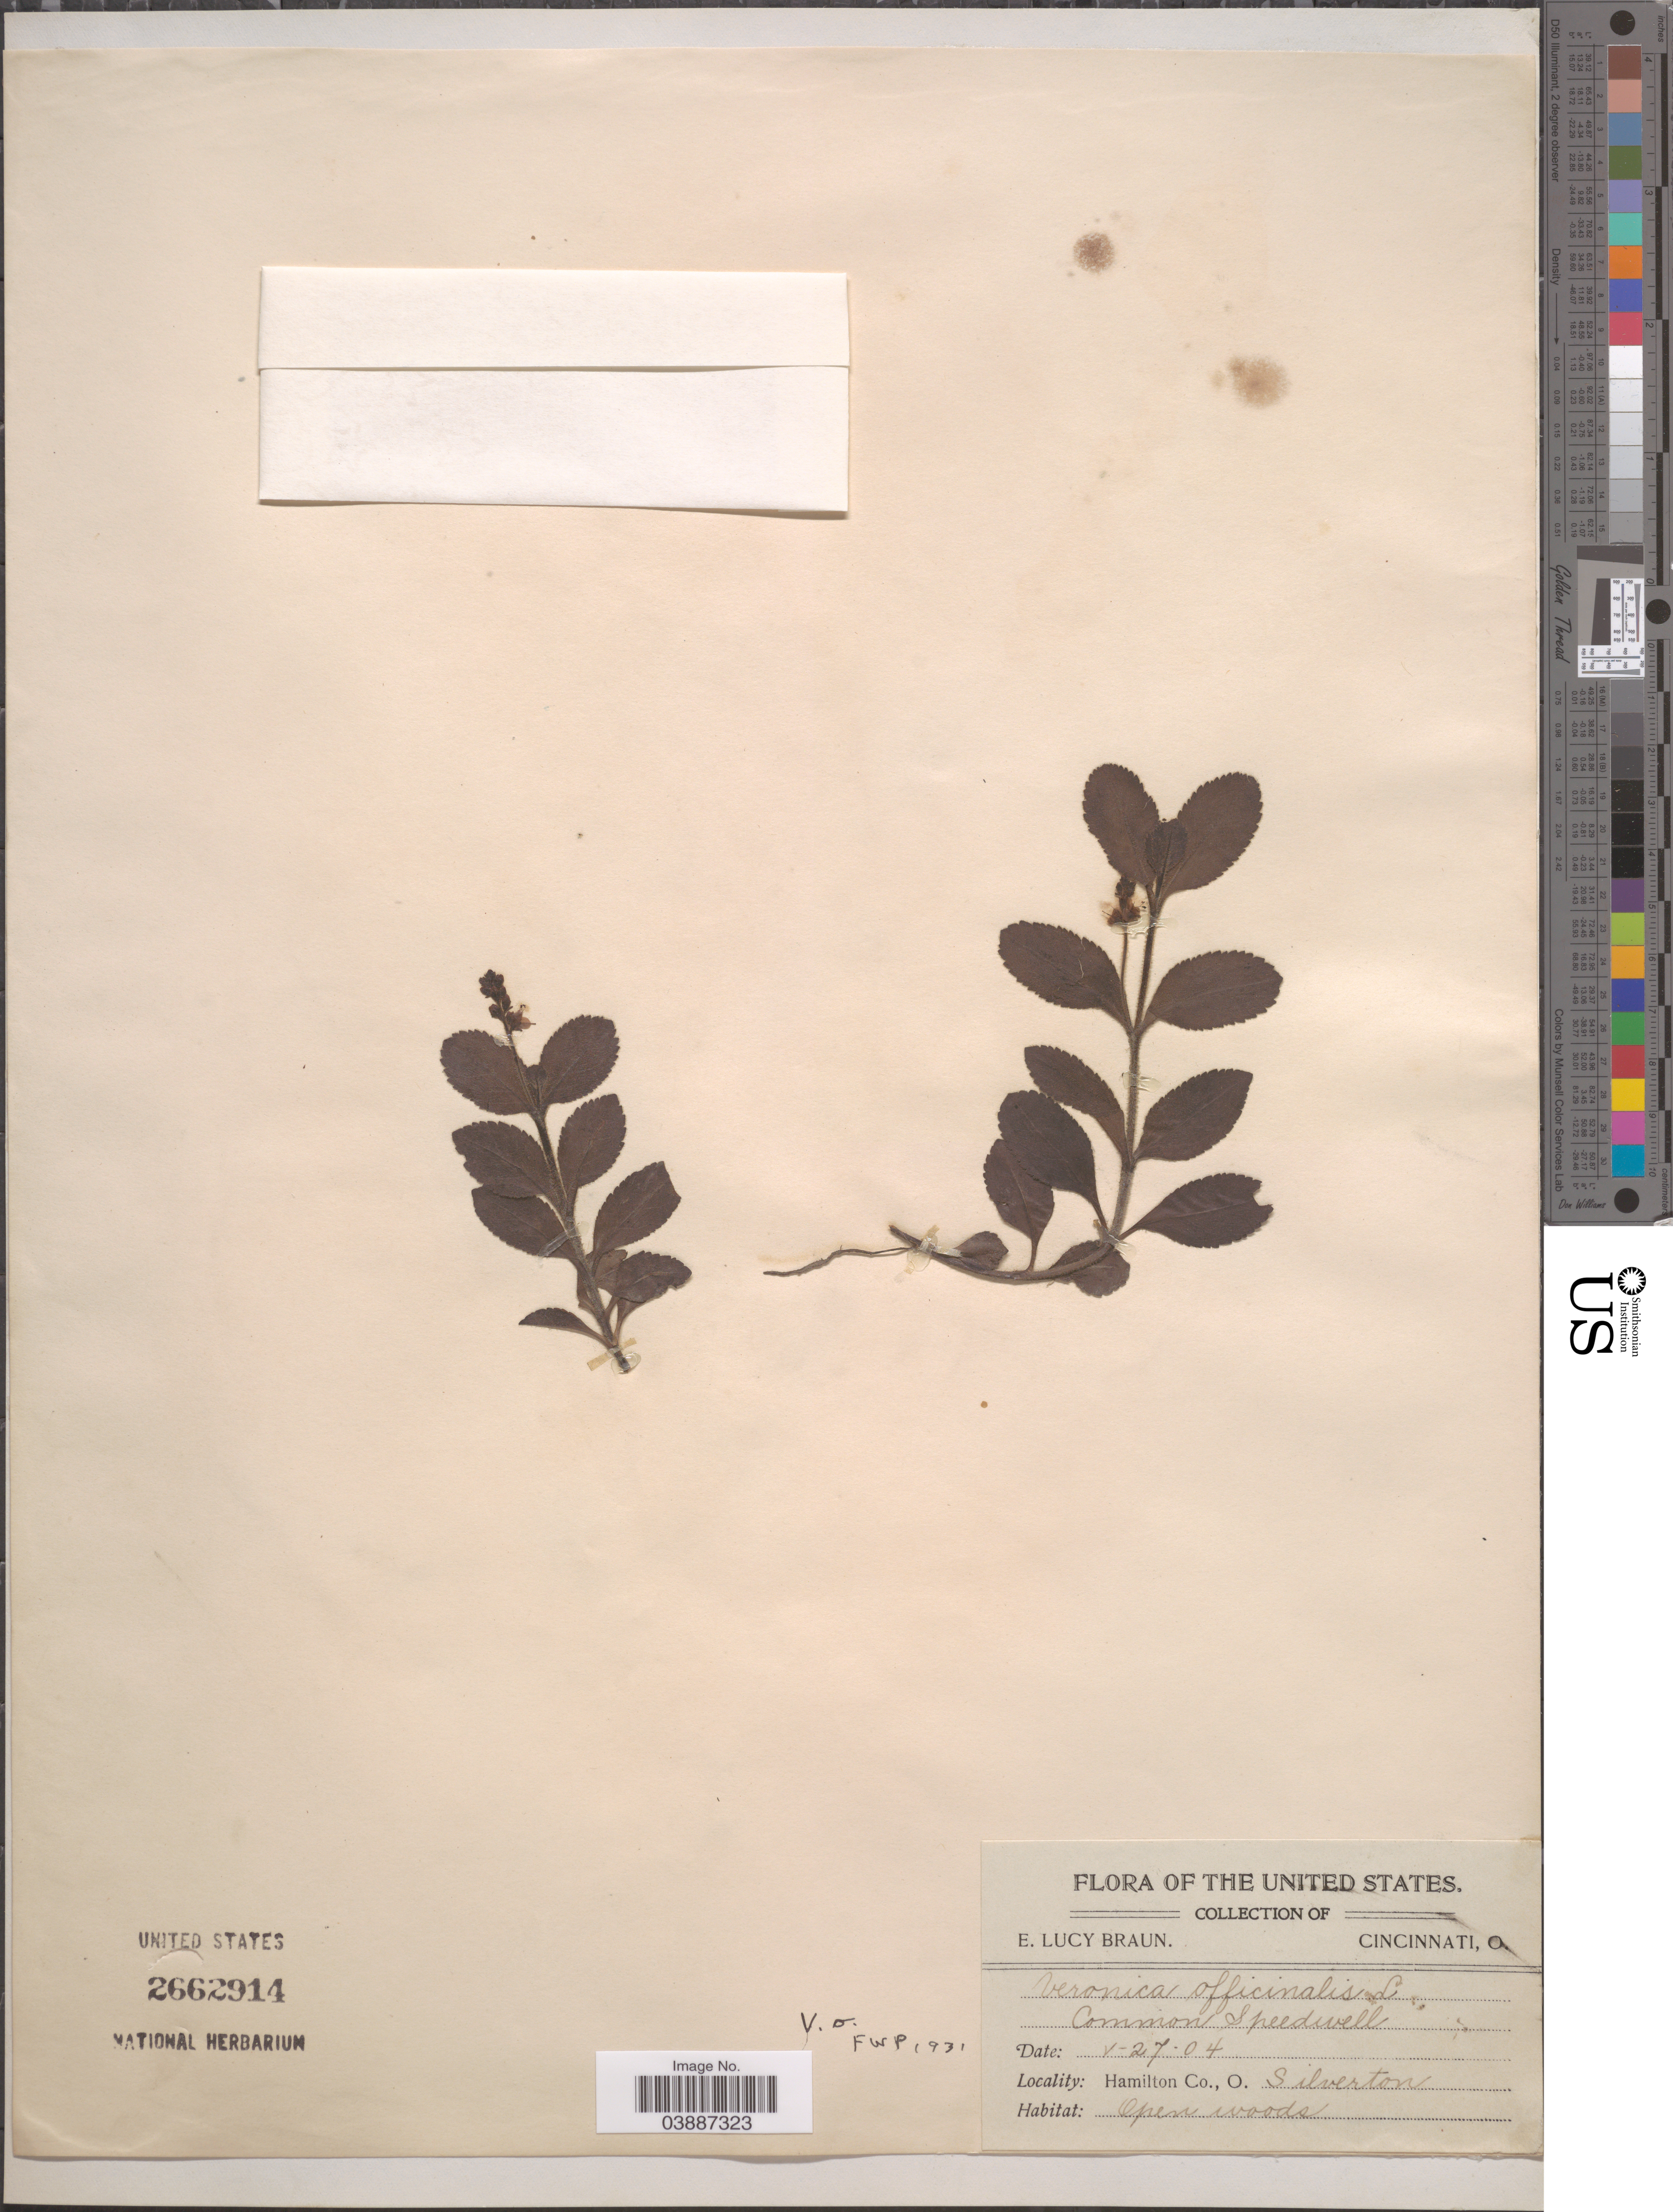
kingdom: Plantae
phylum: Tracheophyta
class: Magnoliopsida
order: Lamiales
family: Plantaginaceae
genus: Veronica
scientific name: Veronica officinalis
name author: L.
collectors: E. L. Braun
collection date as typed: Transcribed d/m/y: 27/5/4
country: United States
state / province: Ohio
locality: Hamilton Co. Silverton.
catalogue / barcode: US 2662914